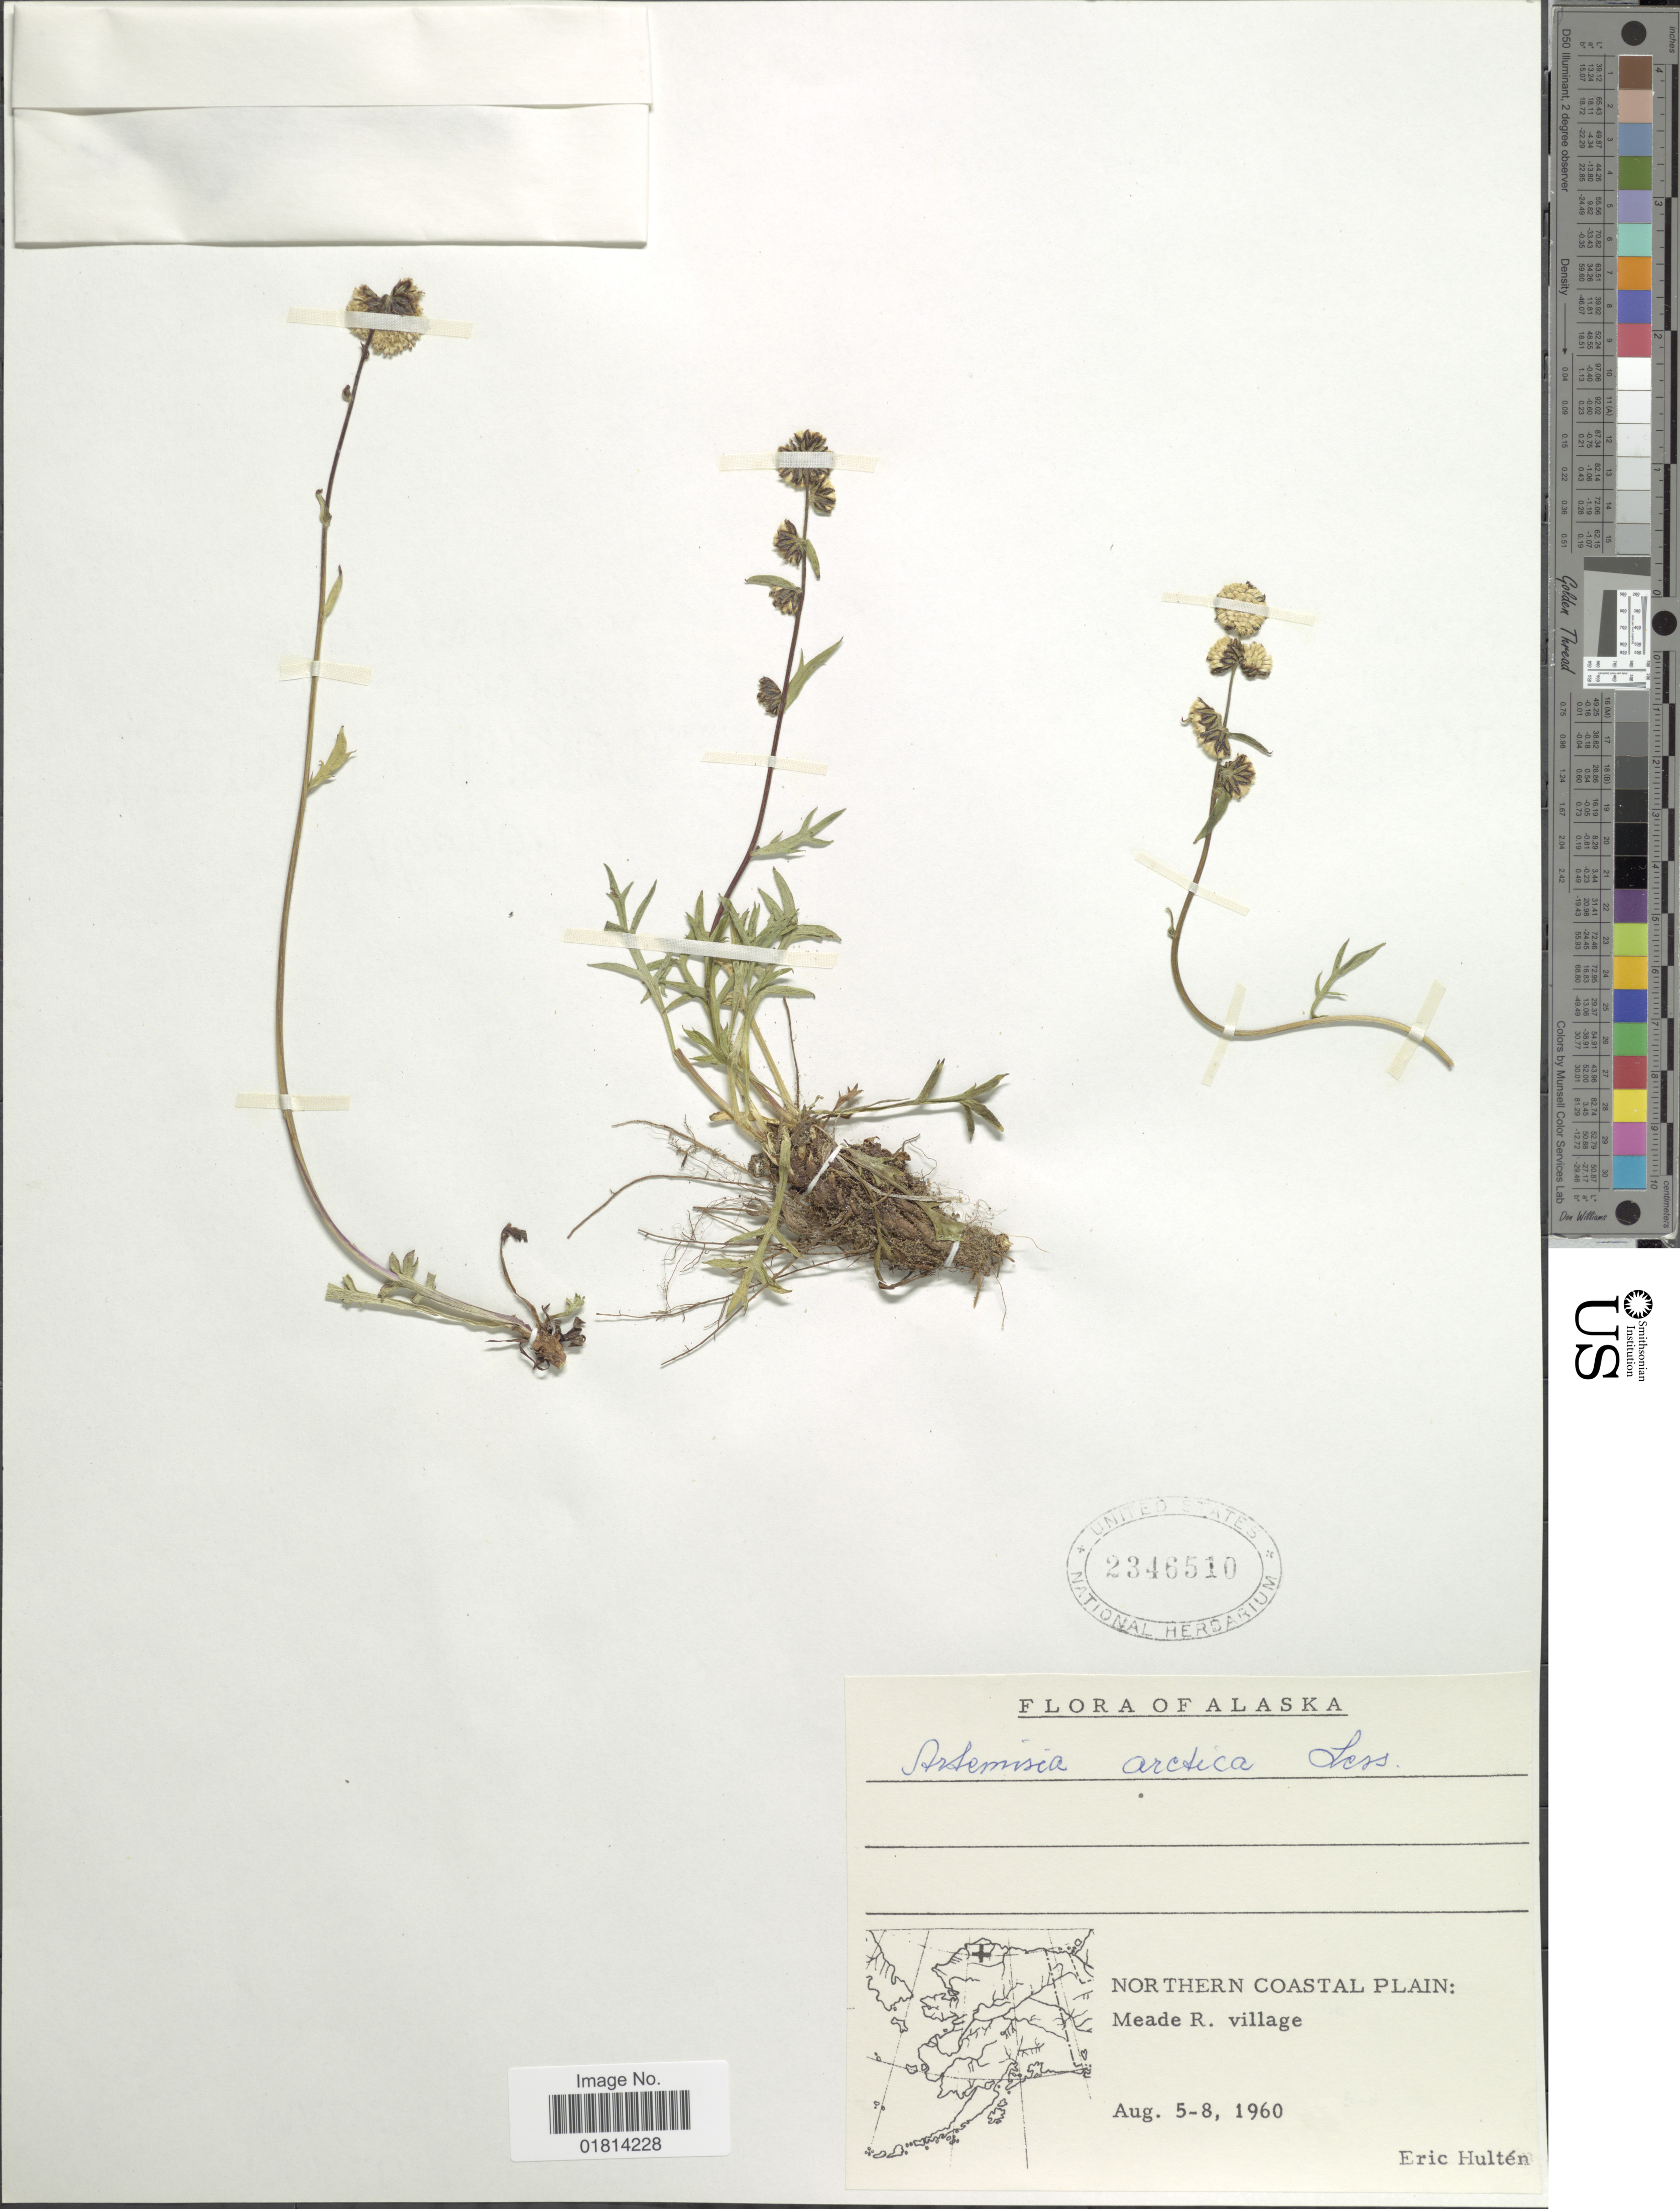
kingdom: Plantae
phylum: Tracheophyta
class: Magnoliopsida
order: Asterales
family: Asteraceae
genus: Artemisia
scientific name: Artemisia arctica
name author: Less.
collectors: E. G. Hultén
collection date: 1960-08-05/1960-08-08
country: United States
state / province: Alaska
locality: Northern Coastal Plain: Meade R. village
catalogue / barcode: US 2346510